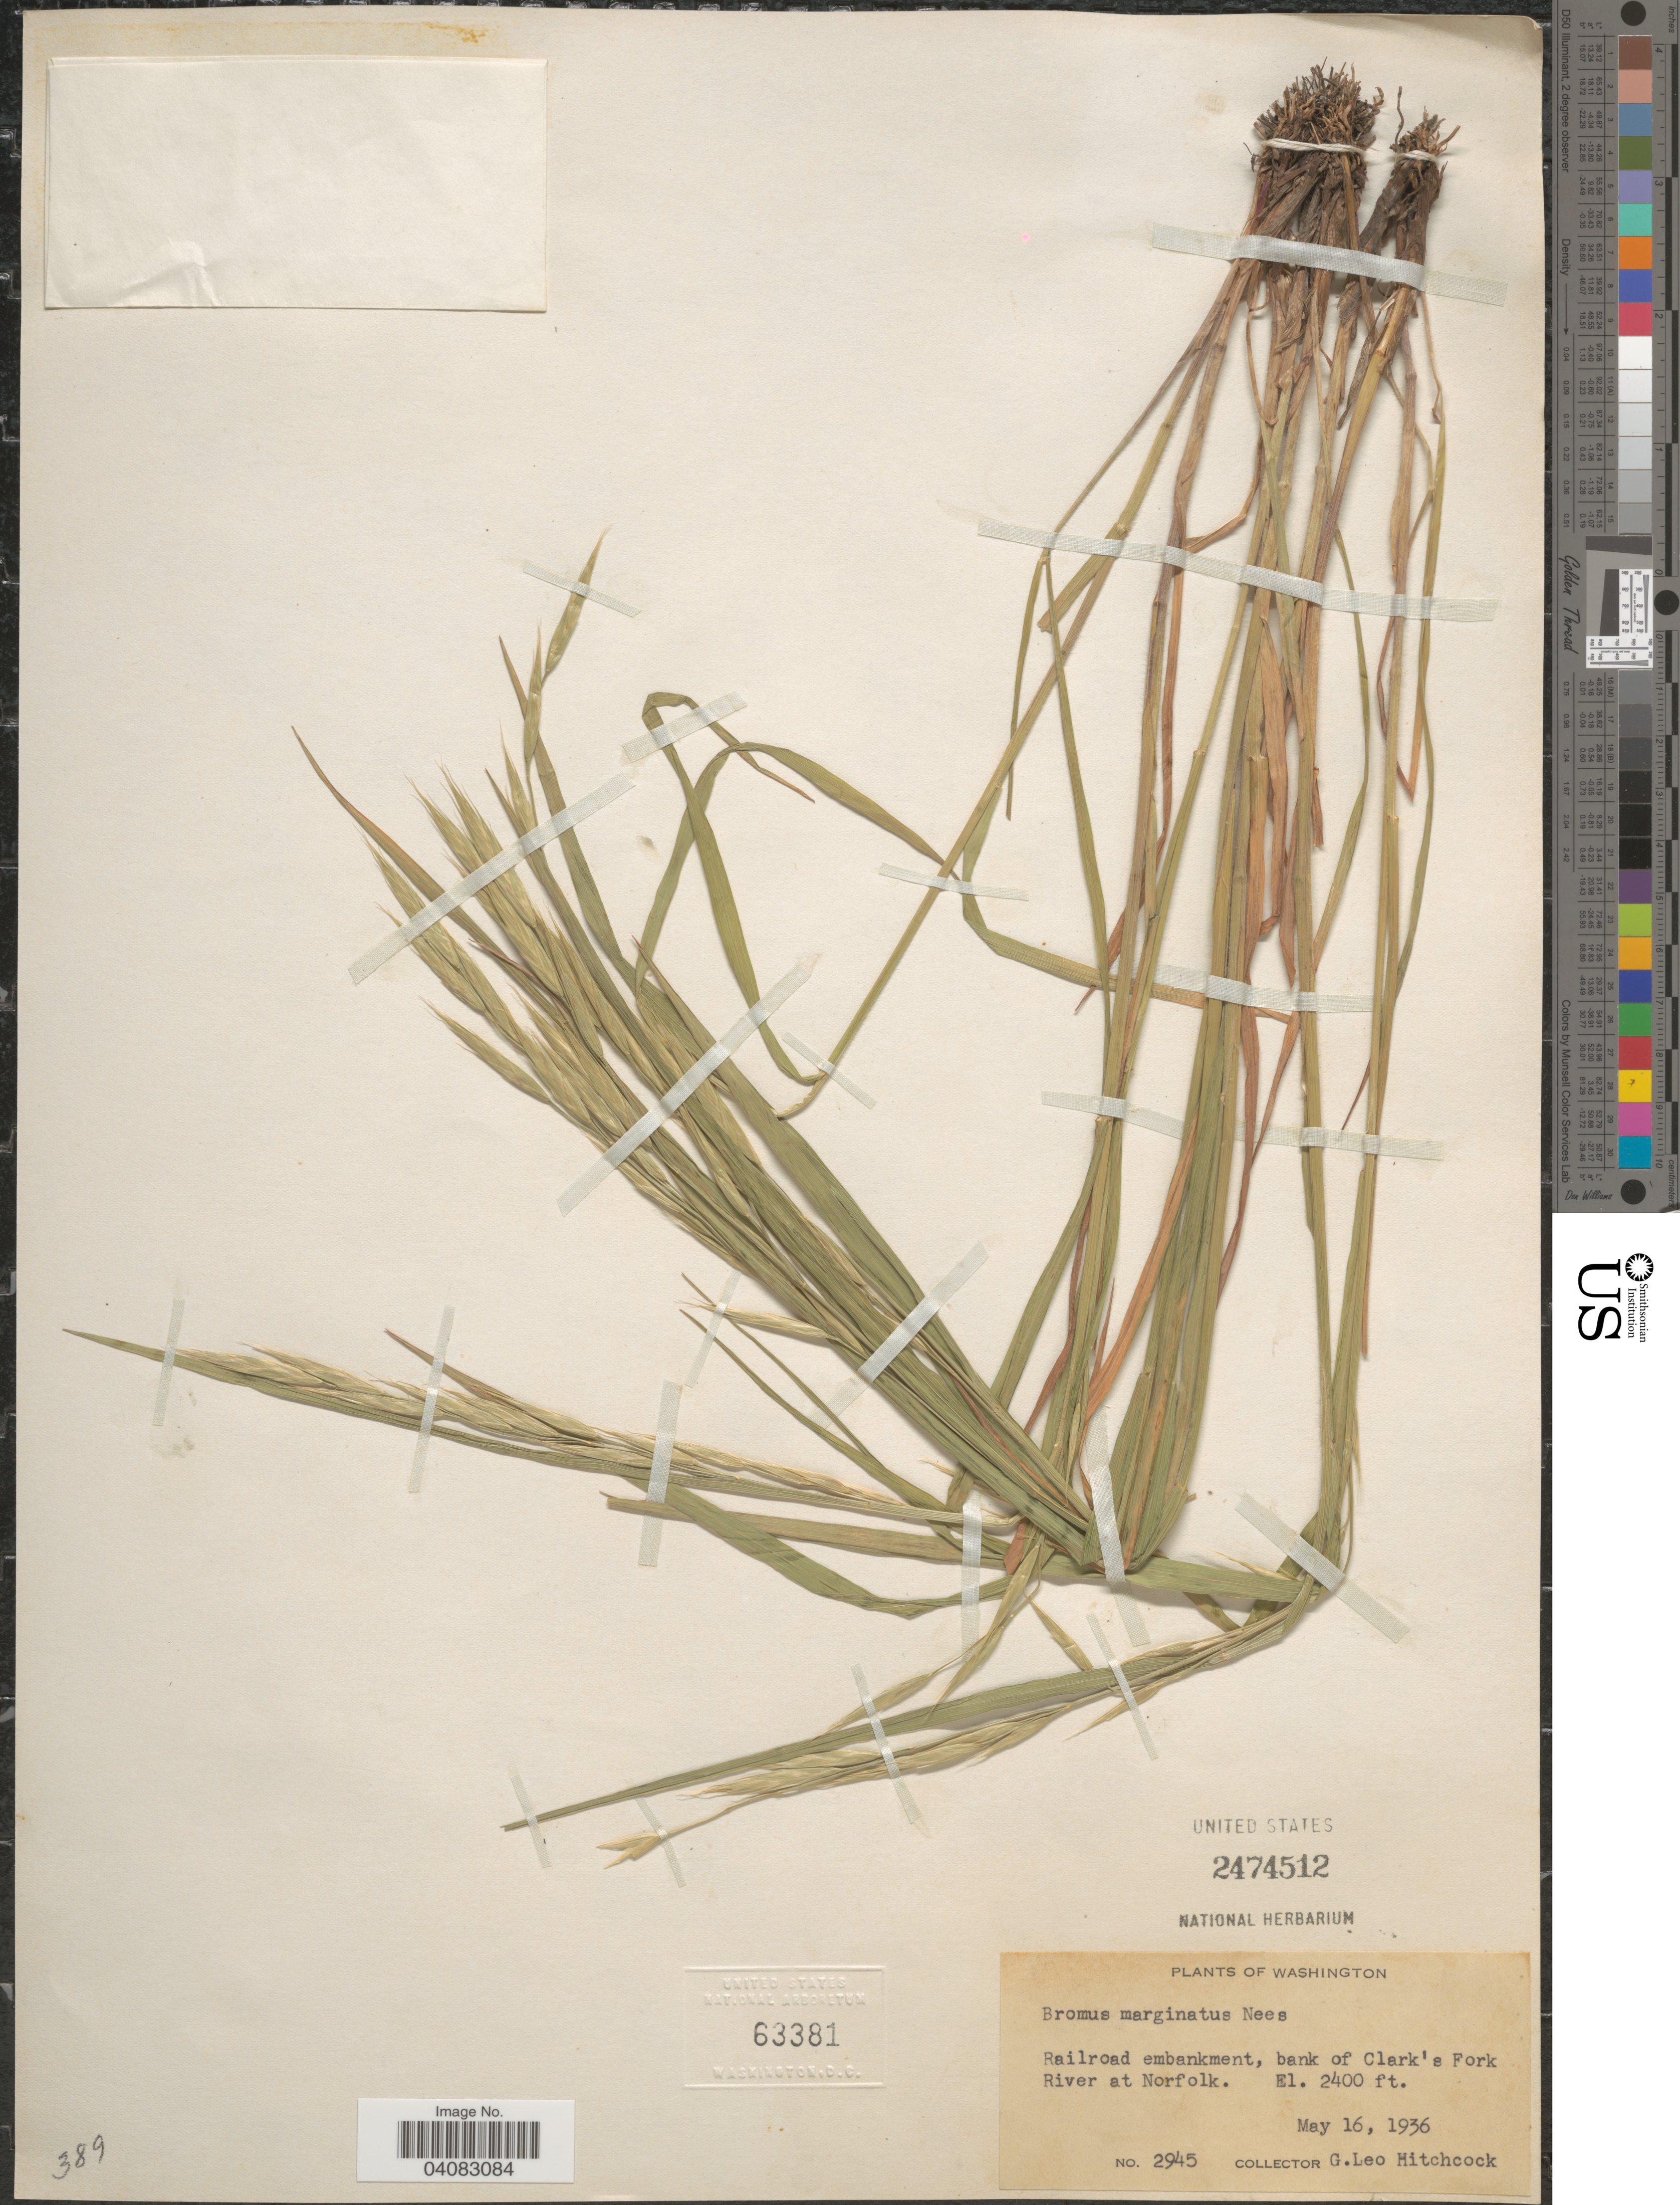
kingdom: Plantae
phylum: Tracheophyta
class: Liliopsida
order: Poales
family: Poaceae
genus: Bromus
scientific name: Bromus marginatus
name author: Nees ex Steud.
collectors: G. Hitchcock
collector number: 2945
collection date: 1936-05-16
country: United States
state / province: Washington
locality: Railroad embankment, bank of Clark's Fork River at Norfolk.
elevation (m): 732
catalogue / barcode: US 2474512